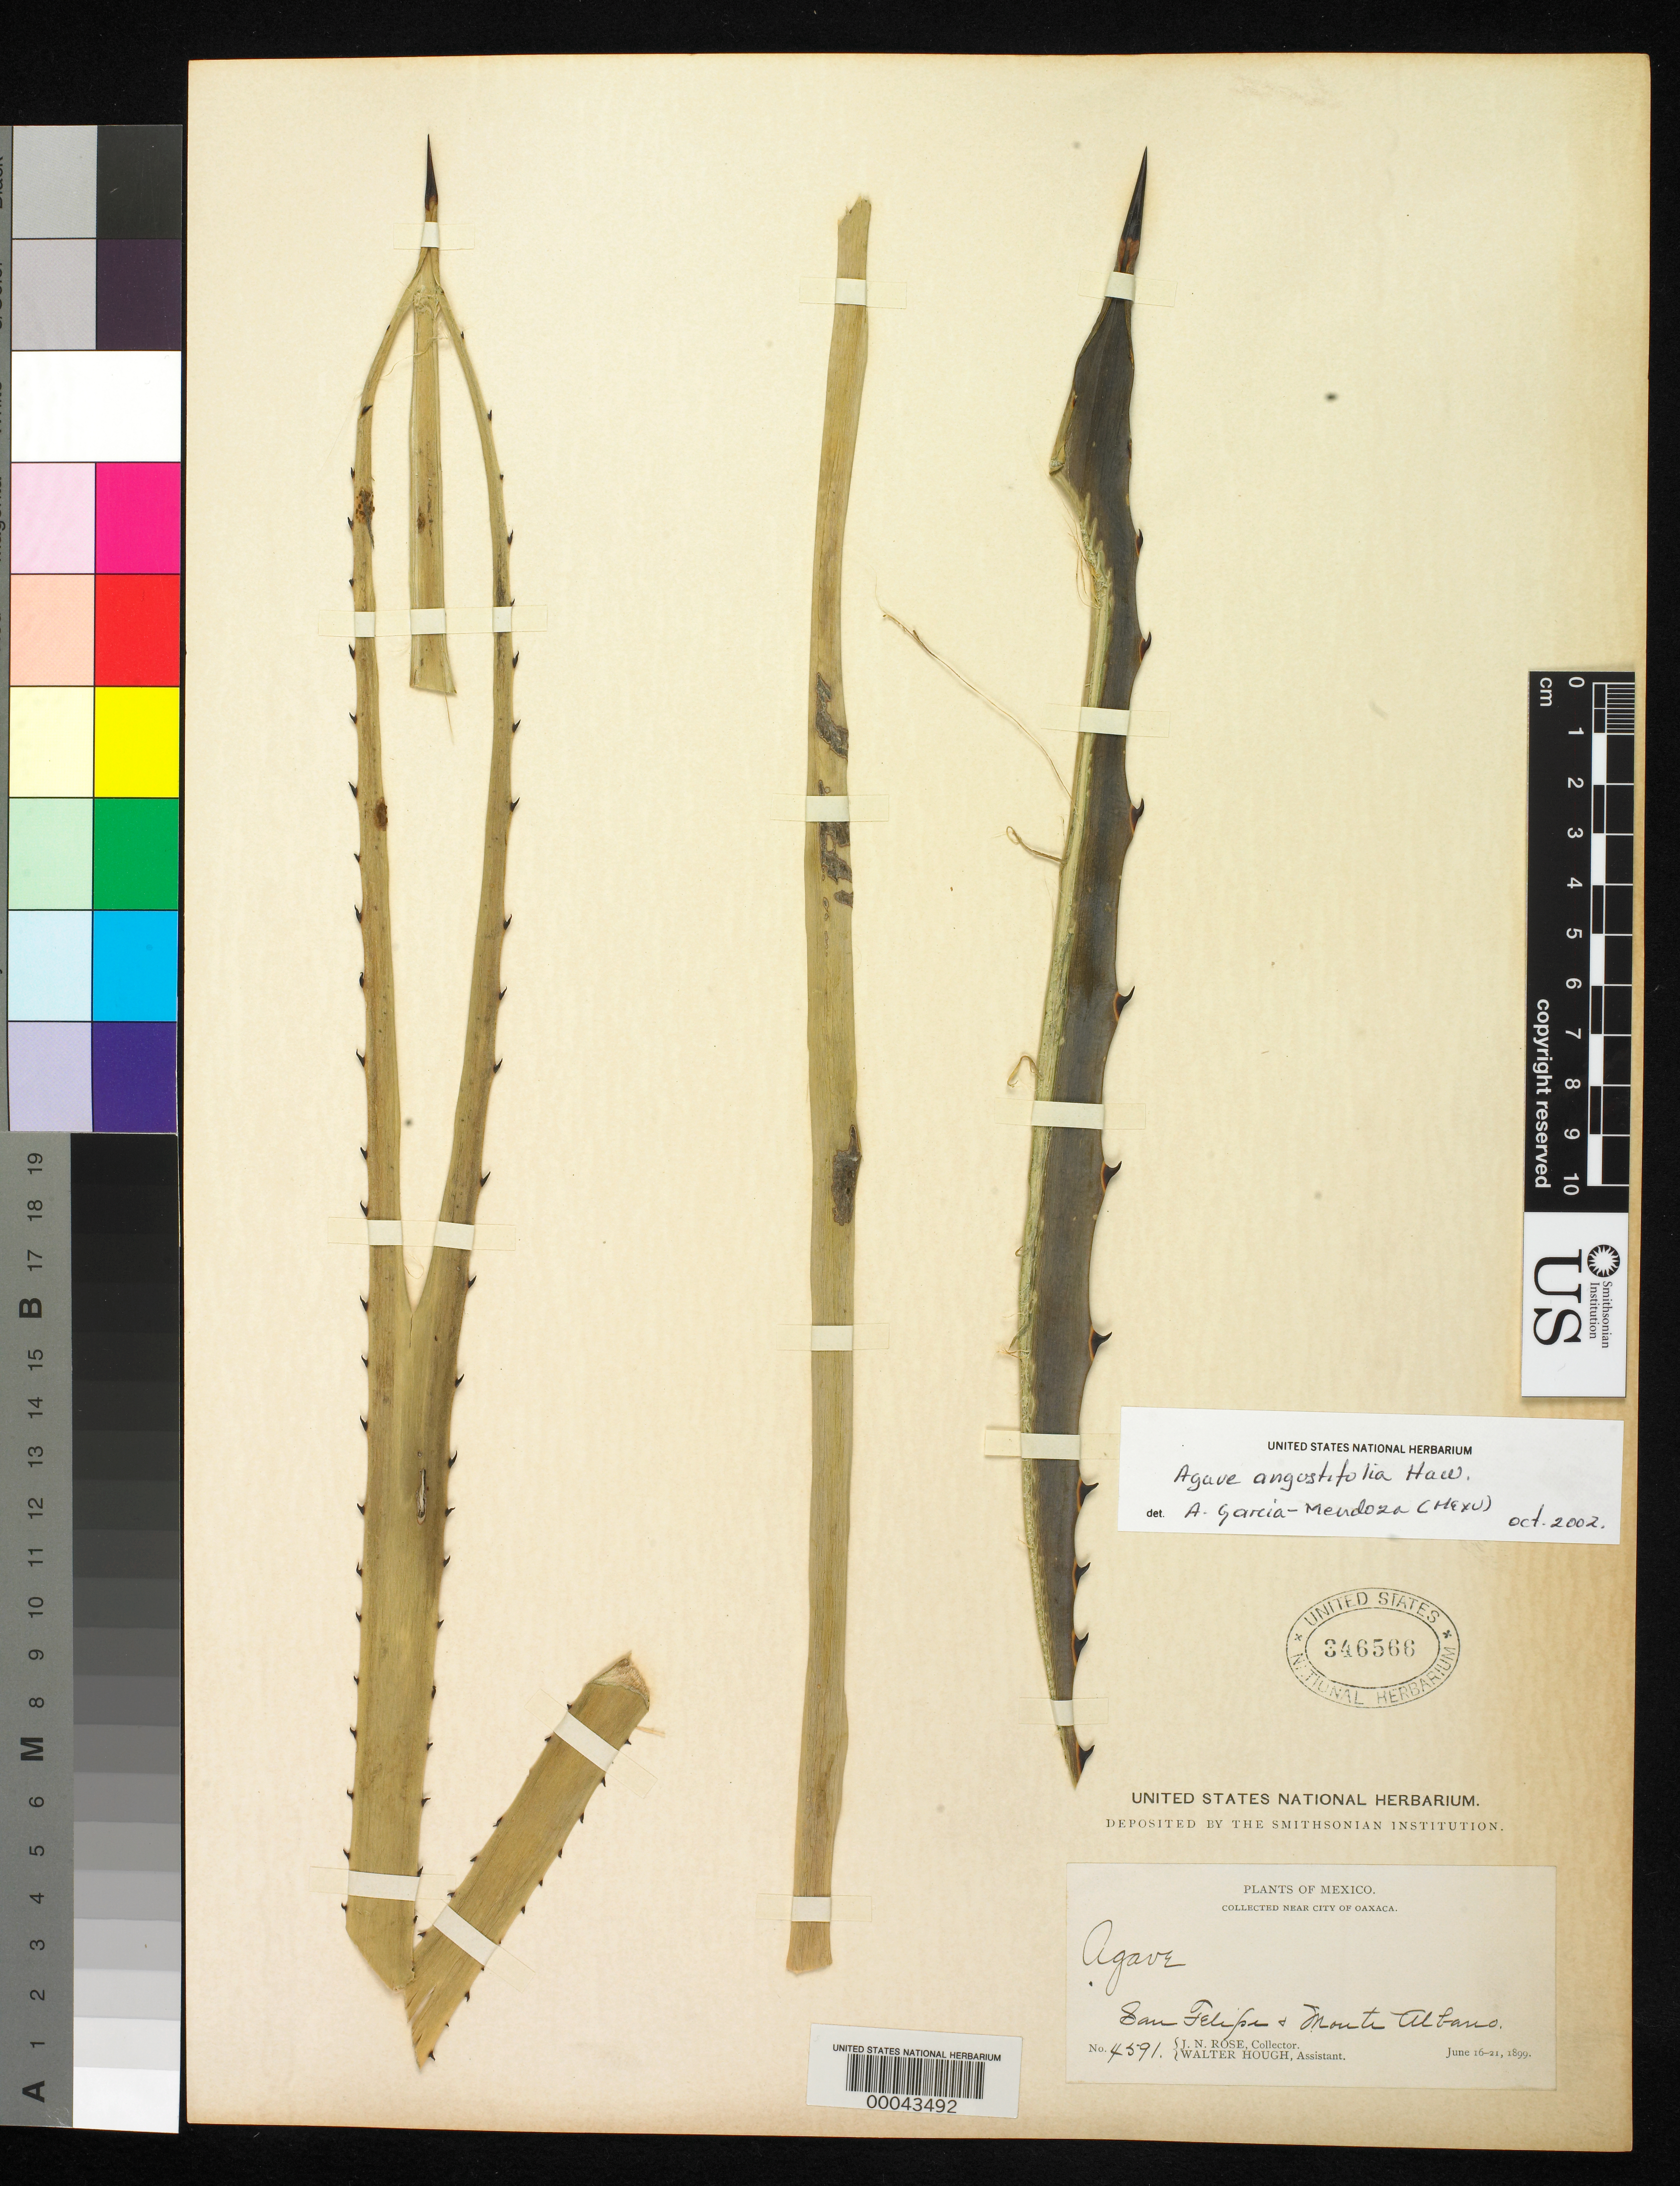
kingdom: Plantae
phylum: Tracheophyta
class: Liliopsida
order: Asparagales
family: Asparagaceae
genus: Agave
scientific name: Agave angustifolia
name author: Haw.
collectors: J. N. Rose & W. Hough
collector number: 4591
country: Mexico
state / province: Oaxaca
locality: Near city of Oaxaca, San Felipe and Monte Albano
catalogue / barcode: US 346566